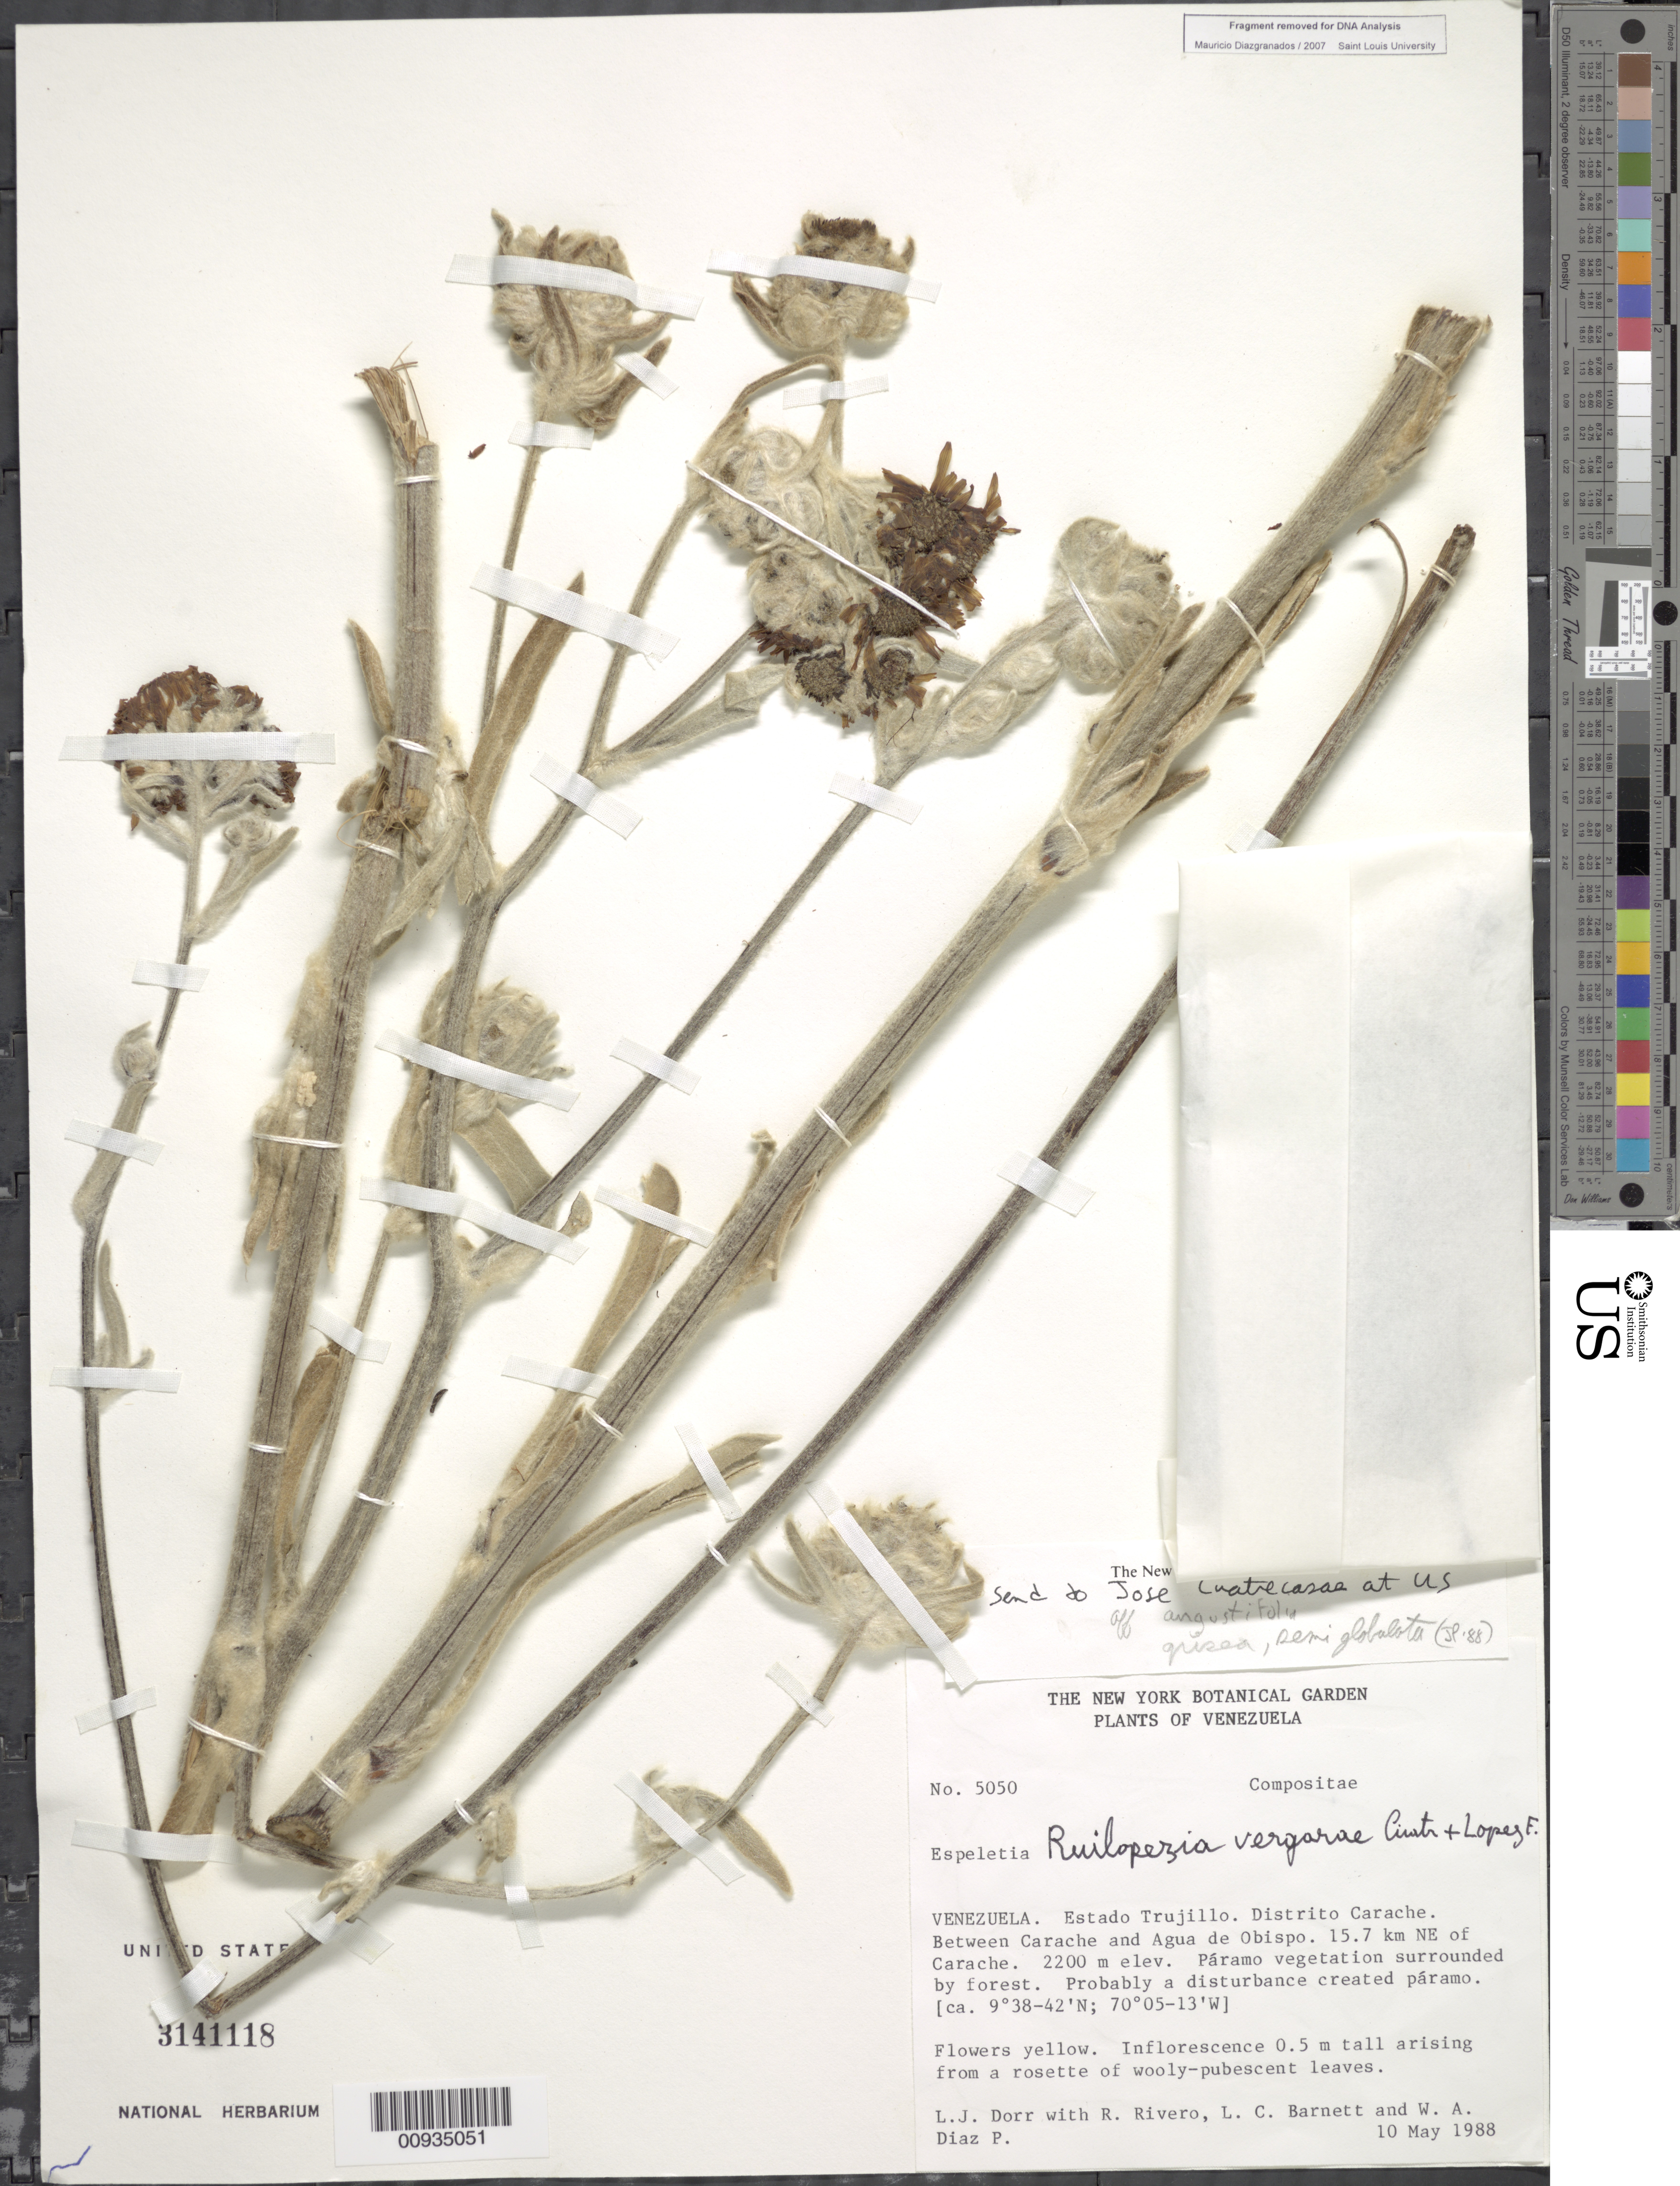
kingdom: Plantae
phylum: Tracheophyta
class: Magnoliopsida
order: Asterales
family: Asteraceae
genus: Ruilopezia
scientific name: Ruilopezia vergarae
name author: Cuatrec. & López Fig.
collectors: L. J. Dorr, R. Rivero, L. C. Barnett & W. Díaz P.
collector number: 5050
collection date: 1988-05-10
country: Venezuela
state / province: Trujillo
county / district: Carache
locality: Between Carache and Agua de Obispo. 15.7 km NE of Carache.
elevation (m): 2200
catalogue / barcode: US 3141118